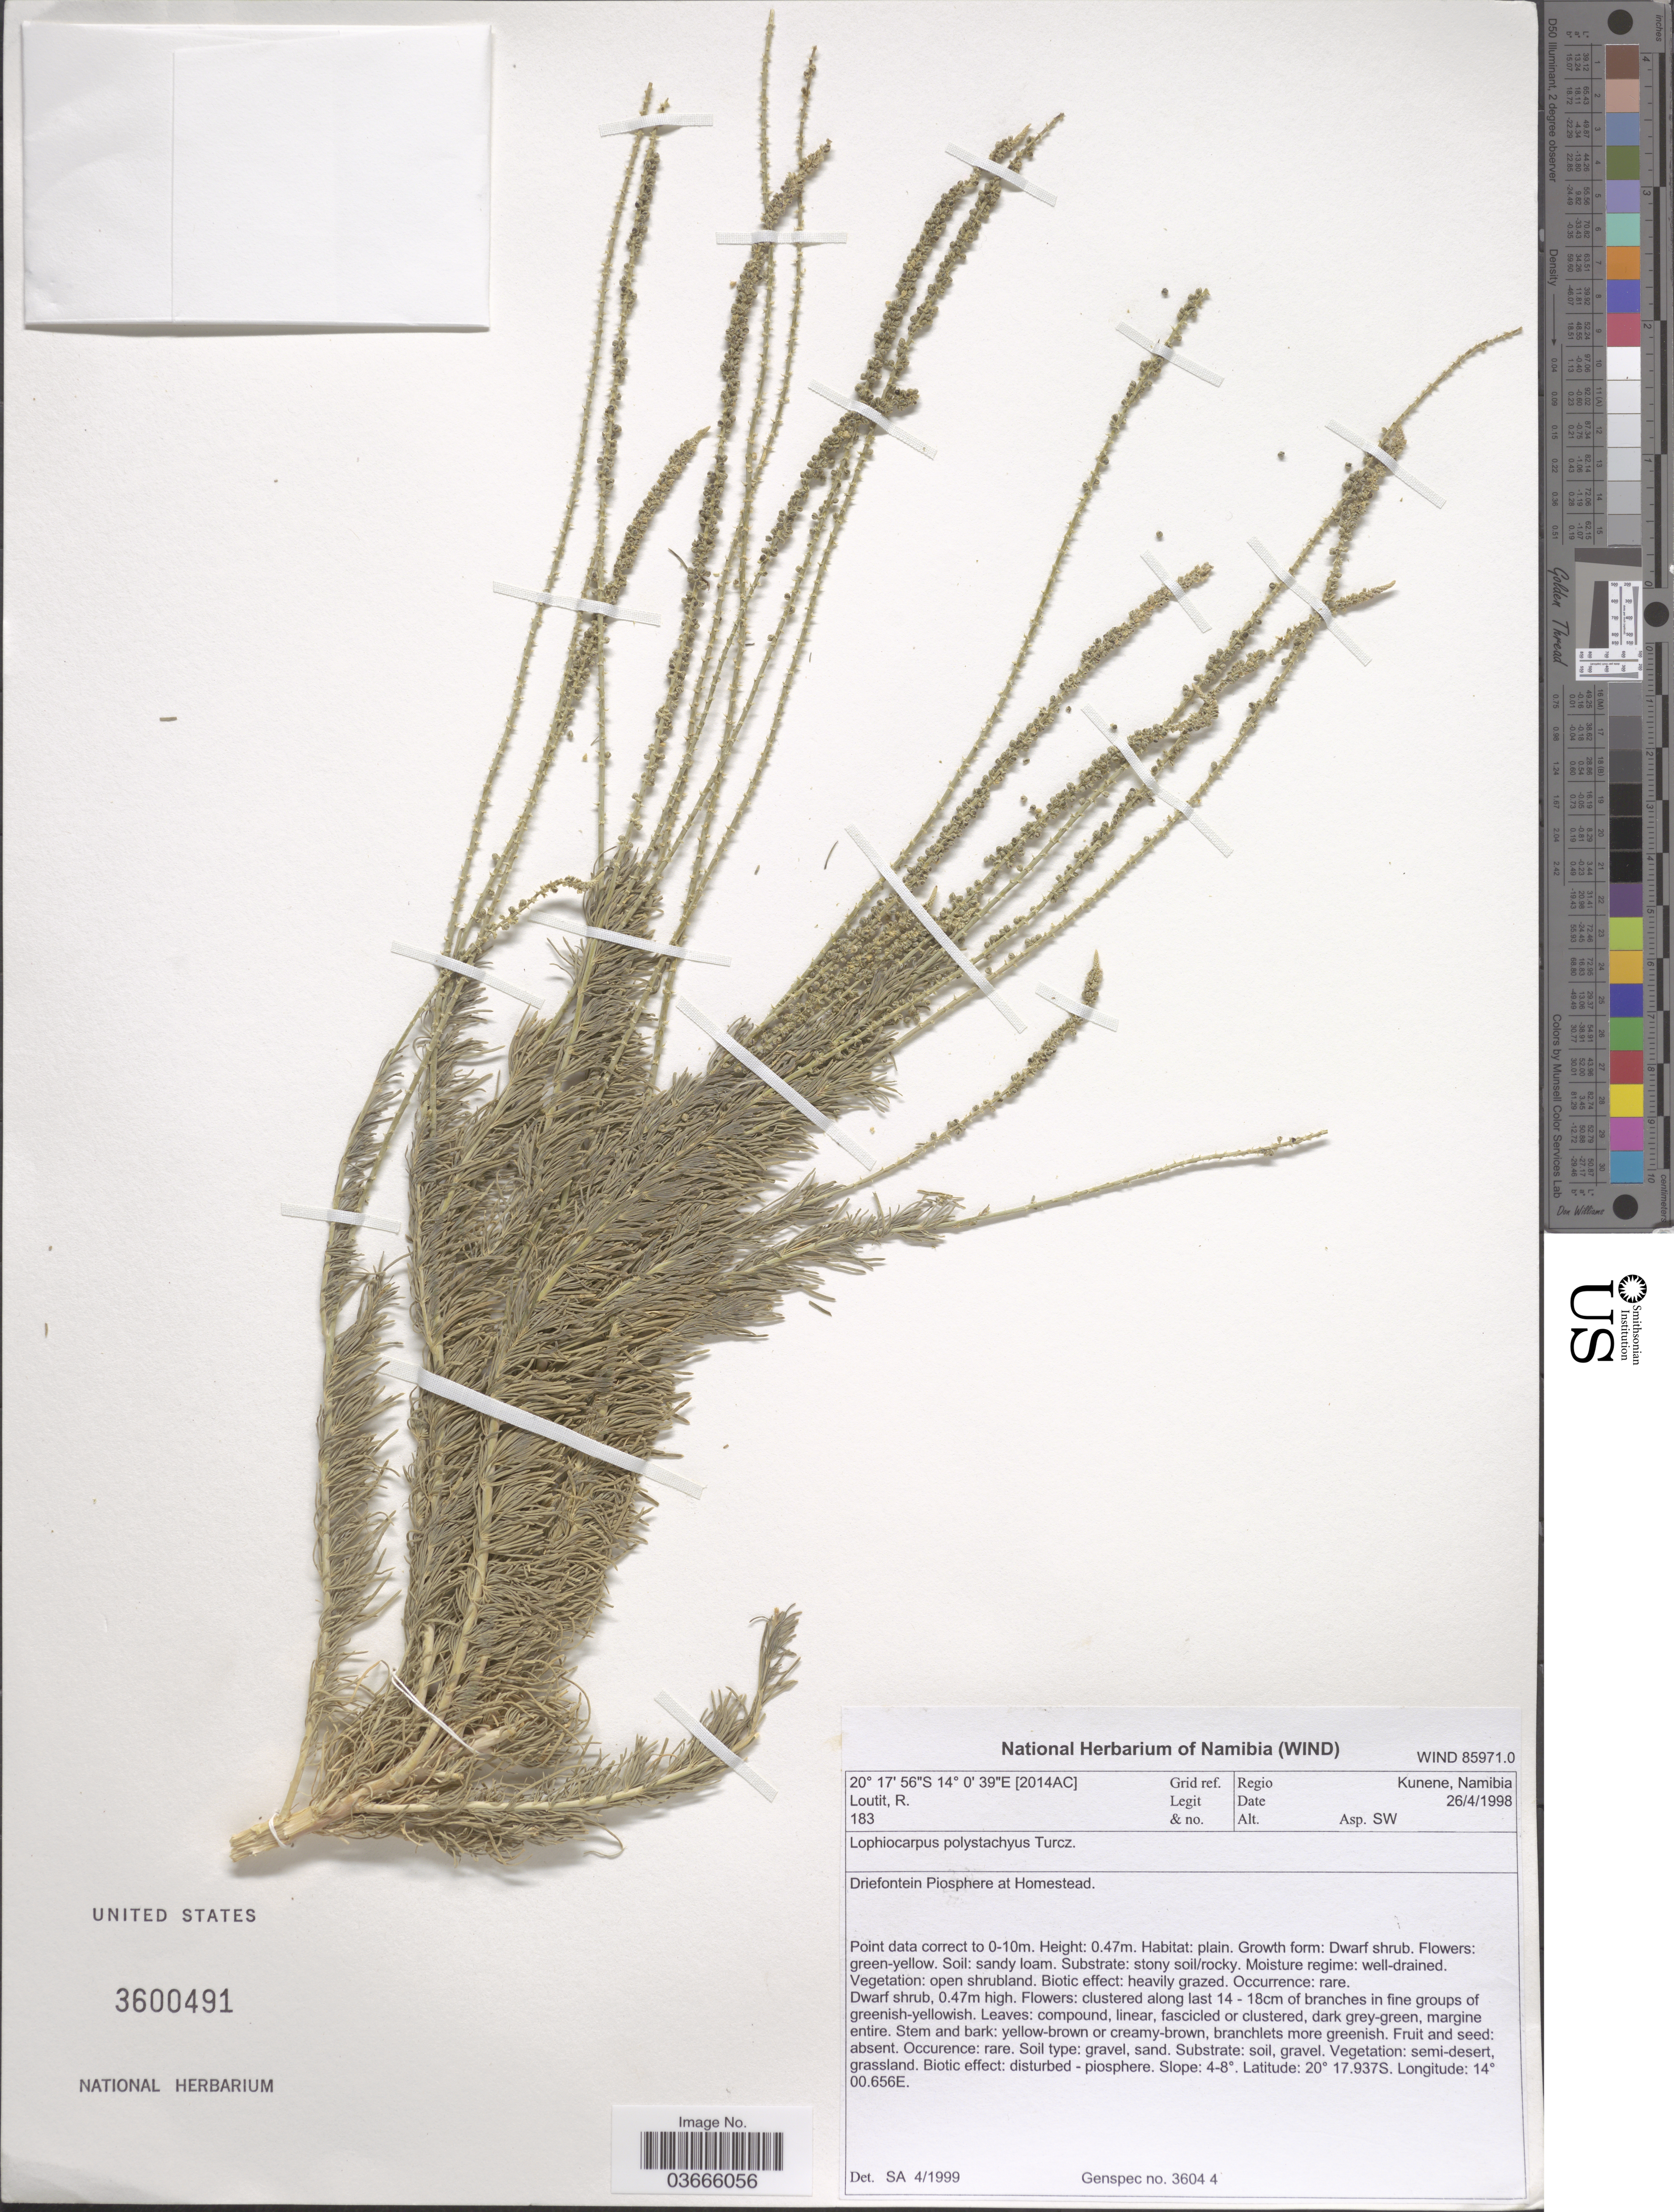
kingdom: Plantae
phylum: Tracheophyta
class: Magnoliopsida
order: Caryophyllales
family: Lophiocarpaceae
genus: Lophiocarpus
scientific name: Lophiocarpus polystachyus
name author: Turcz.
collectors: R. Loutit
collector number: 183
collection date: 1998-04-26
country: Namibia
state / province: Kunene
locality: [2014AC] Grid ref. Regio Kunene. Asp. SW. Driefontein Piosphere at Homestead.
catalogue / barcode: US 3600491